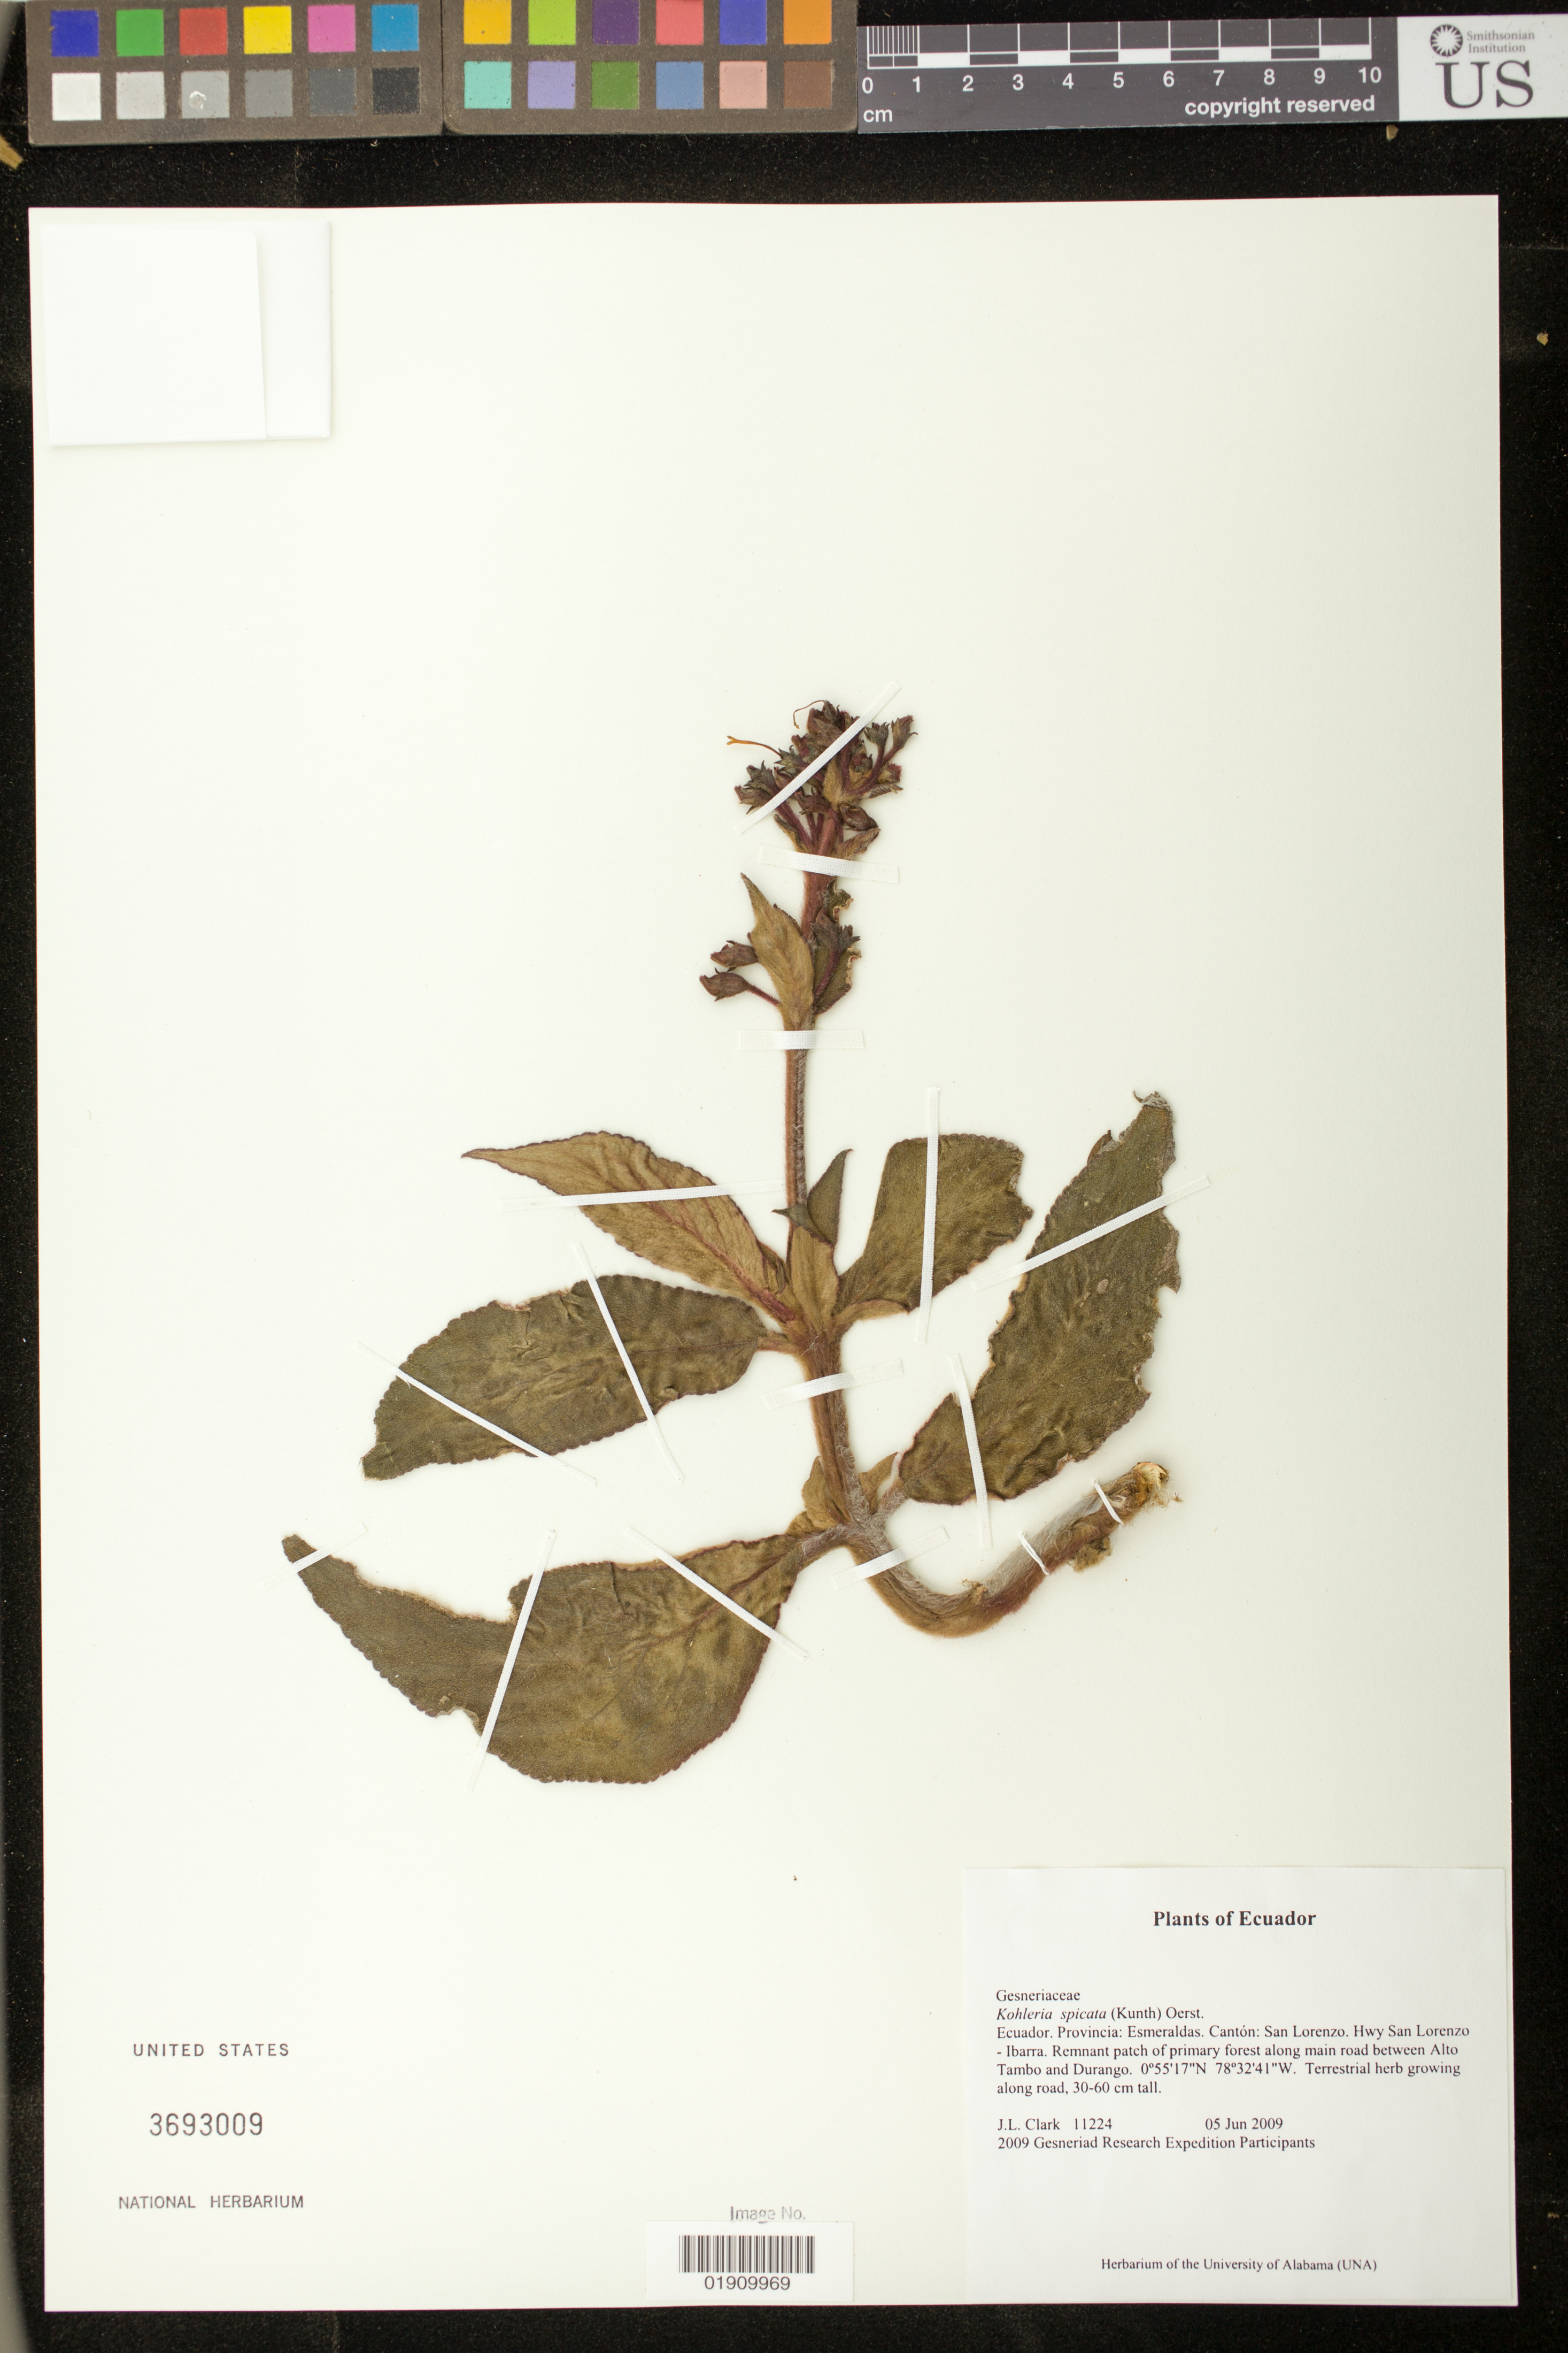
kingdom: Plantae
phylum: Tracheophyta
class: Magnoliopsida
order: Lamiales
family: Gesneriaceae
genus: Kohleria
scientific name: Kohleria spicata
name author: (Kunth) Oerst.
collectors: J. L. Clark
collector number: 11224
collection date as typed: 05 Jun 2009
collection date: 2009-06-05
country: Ecuador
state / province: Esmeraldas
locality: Ecuador. Provincia: Esmeraldas. Canton: San Lorenzo. Hwy San Lorenzo- Ibarra. Remnant patch of primary forest along main road between Alto Tambo and Durango.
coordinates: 0°55'17"N, 78°32'41"W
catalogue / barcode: US 3693009